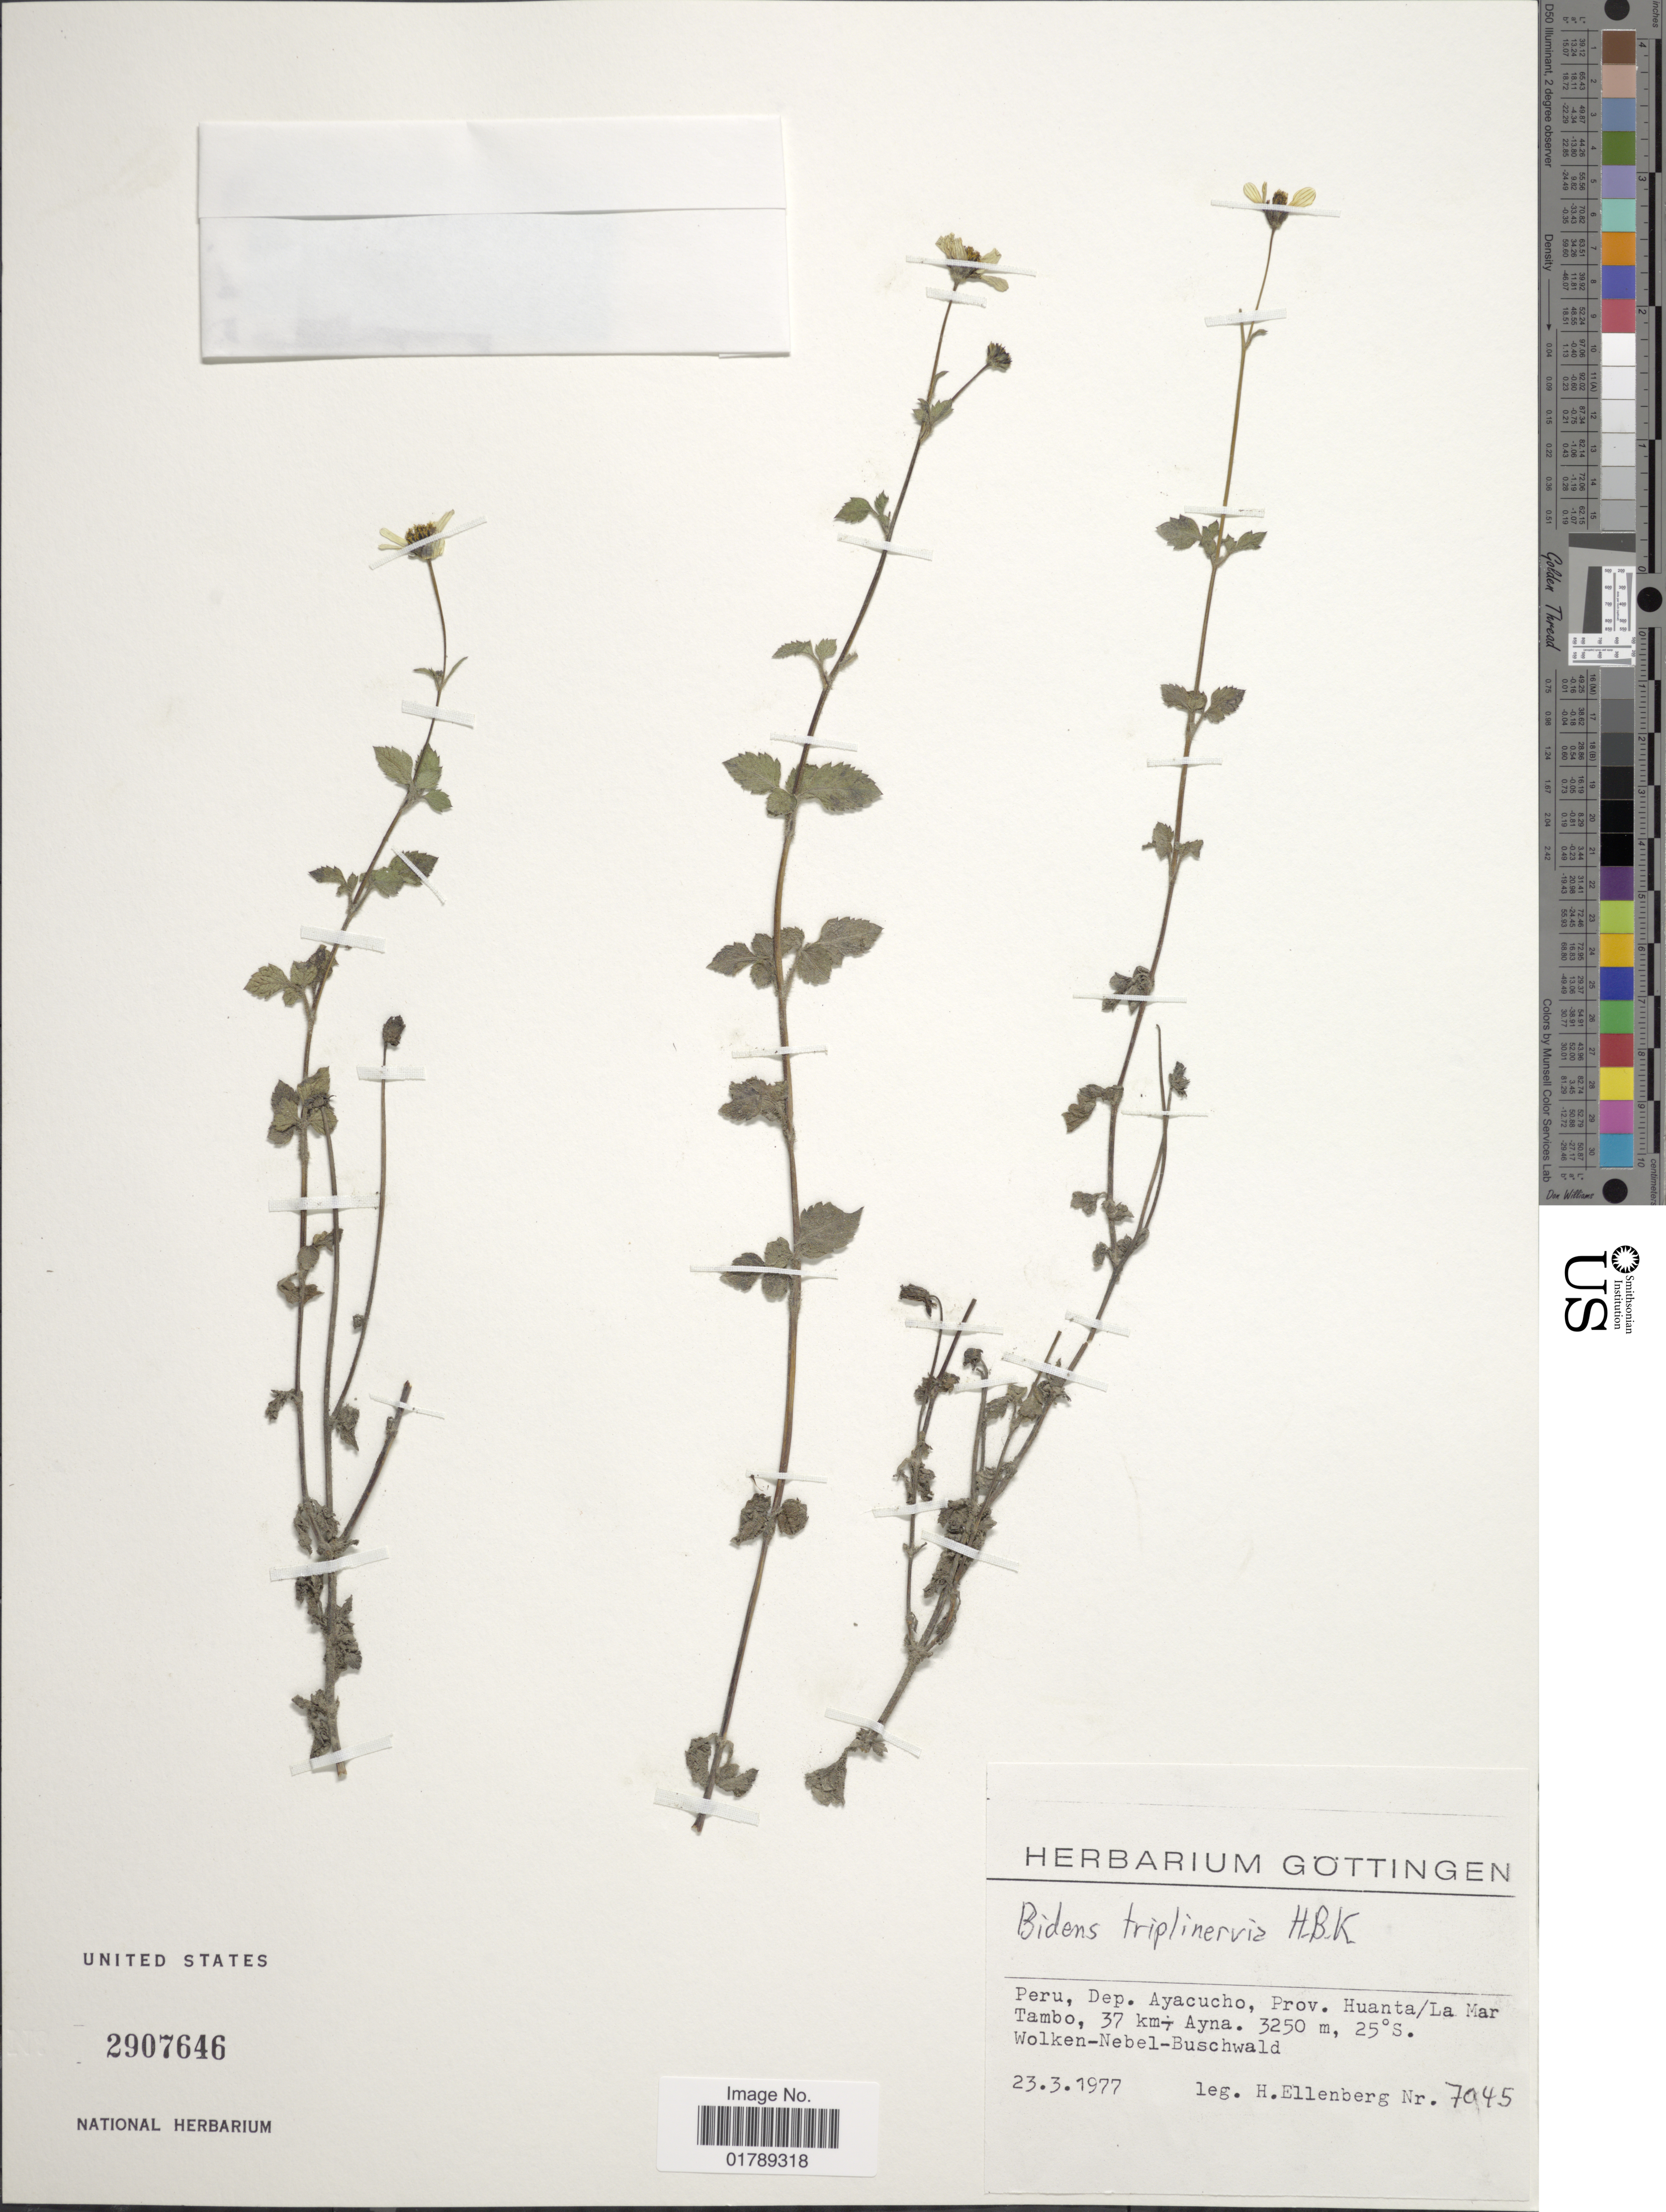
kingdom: Plantae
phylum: Tracheophyta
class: Magnoliopsida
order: Asterales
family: Asteraceae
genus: Bidens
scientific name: Bidens triplinervia var. macrantha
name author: (Wedd.) Sherff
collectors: H. Ellenberg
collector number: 7045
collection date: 1977-03-23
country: Peru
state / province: Ayacucho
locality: Tambo, 37 km - Ayna, Prov. Huanta/La Mar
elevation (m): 3250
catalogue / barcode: US 2907646